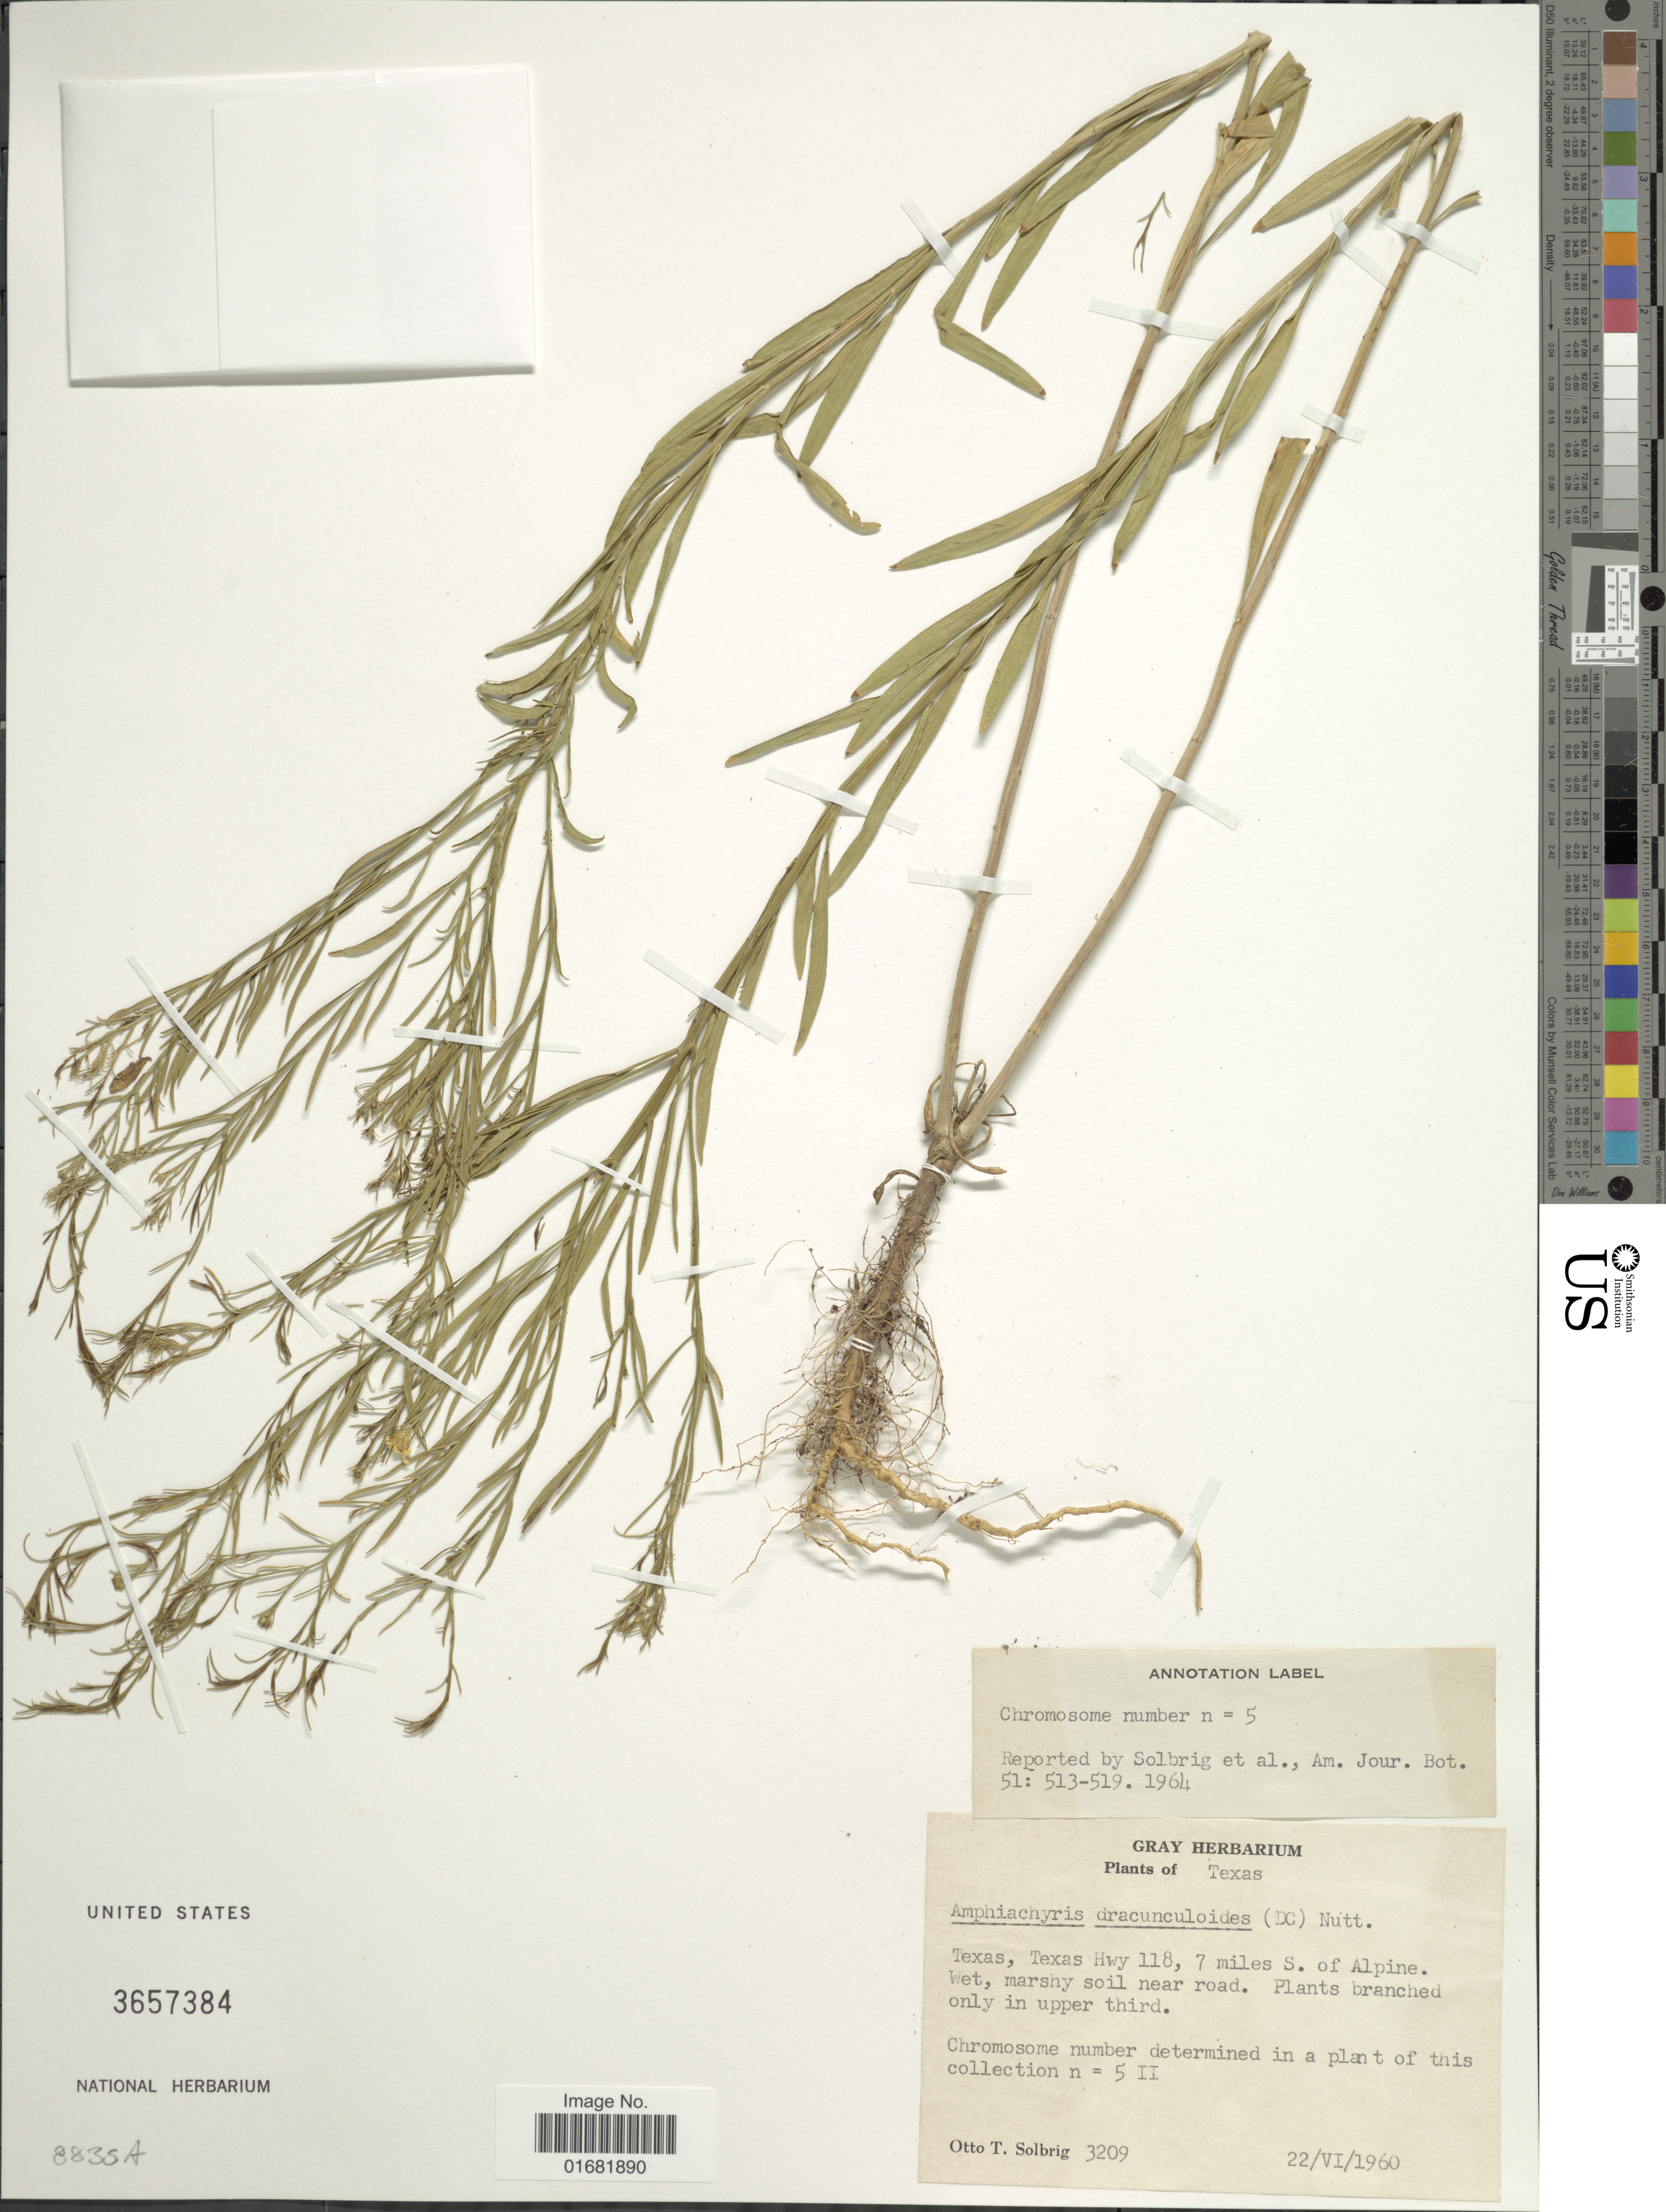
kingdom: Plantae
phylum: Tracheophyta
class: Magnoliopsida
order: Asterales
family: Asteraceae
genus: Amphiachyris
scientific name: Amphiachyris dracunculoides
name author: (DC.) Nutt.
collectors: O. T. Solbrig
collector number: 3209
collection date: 1960-06-22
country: United States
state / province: Texas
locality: Texas Hwy 118 7 miles S. of Alpine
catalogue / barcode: US 3657384